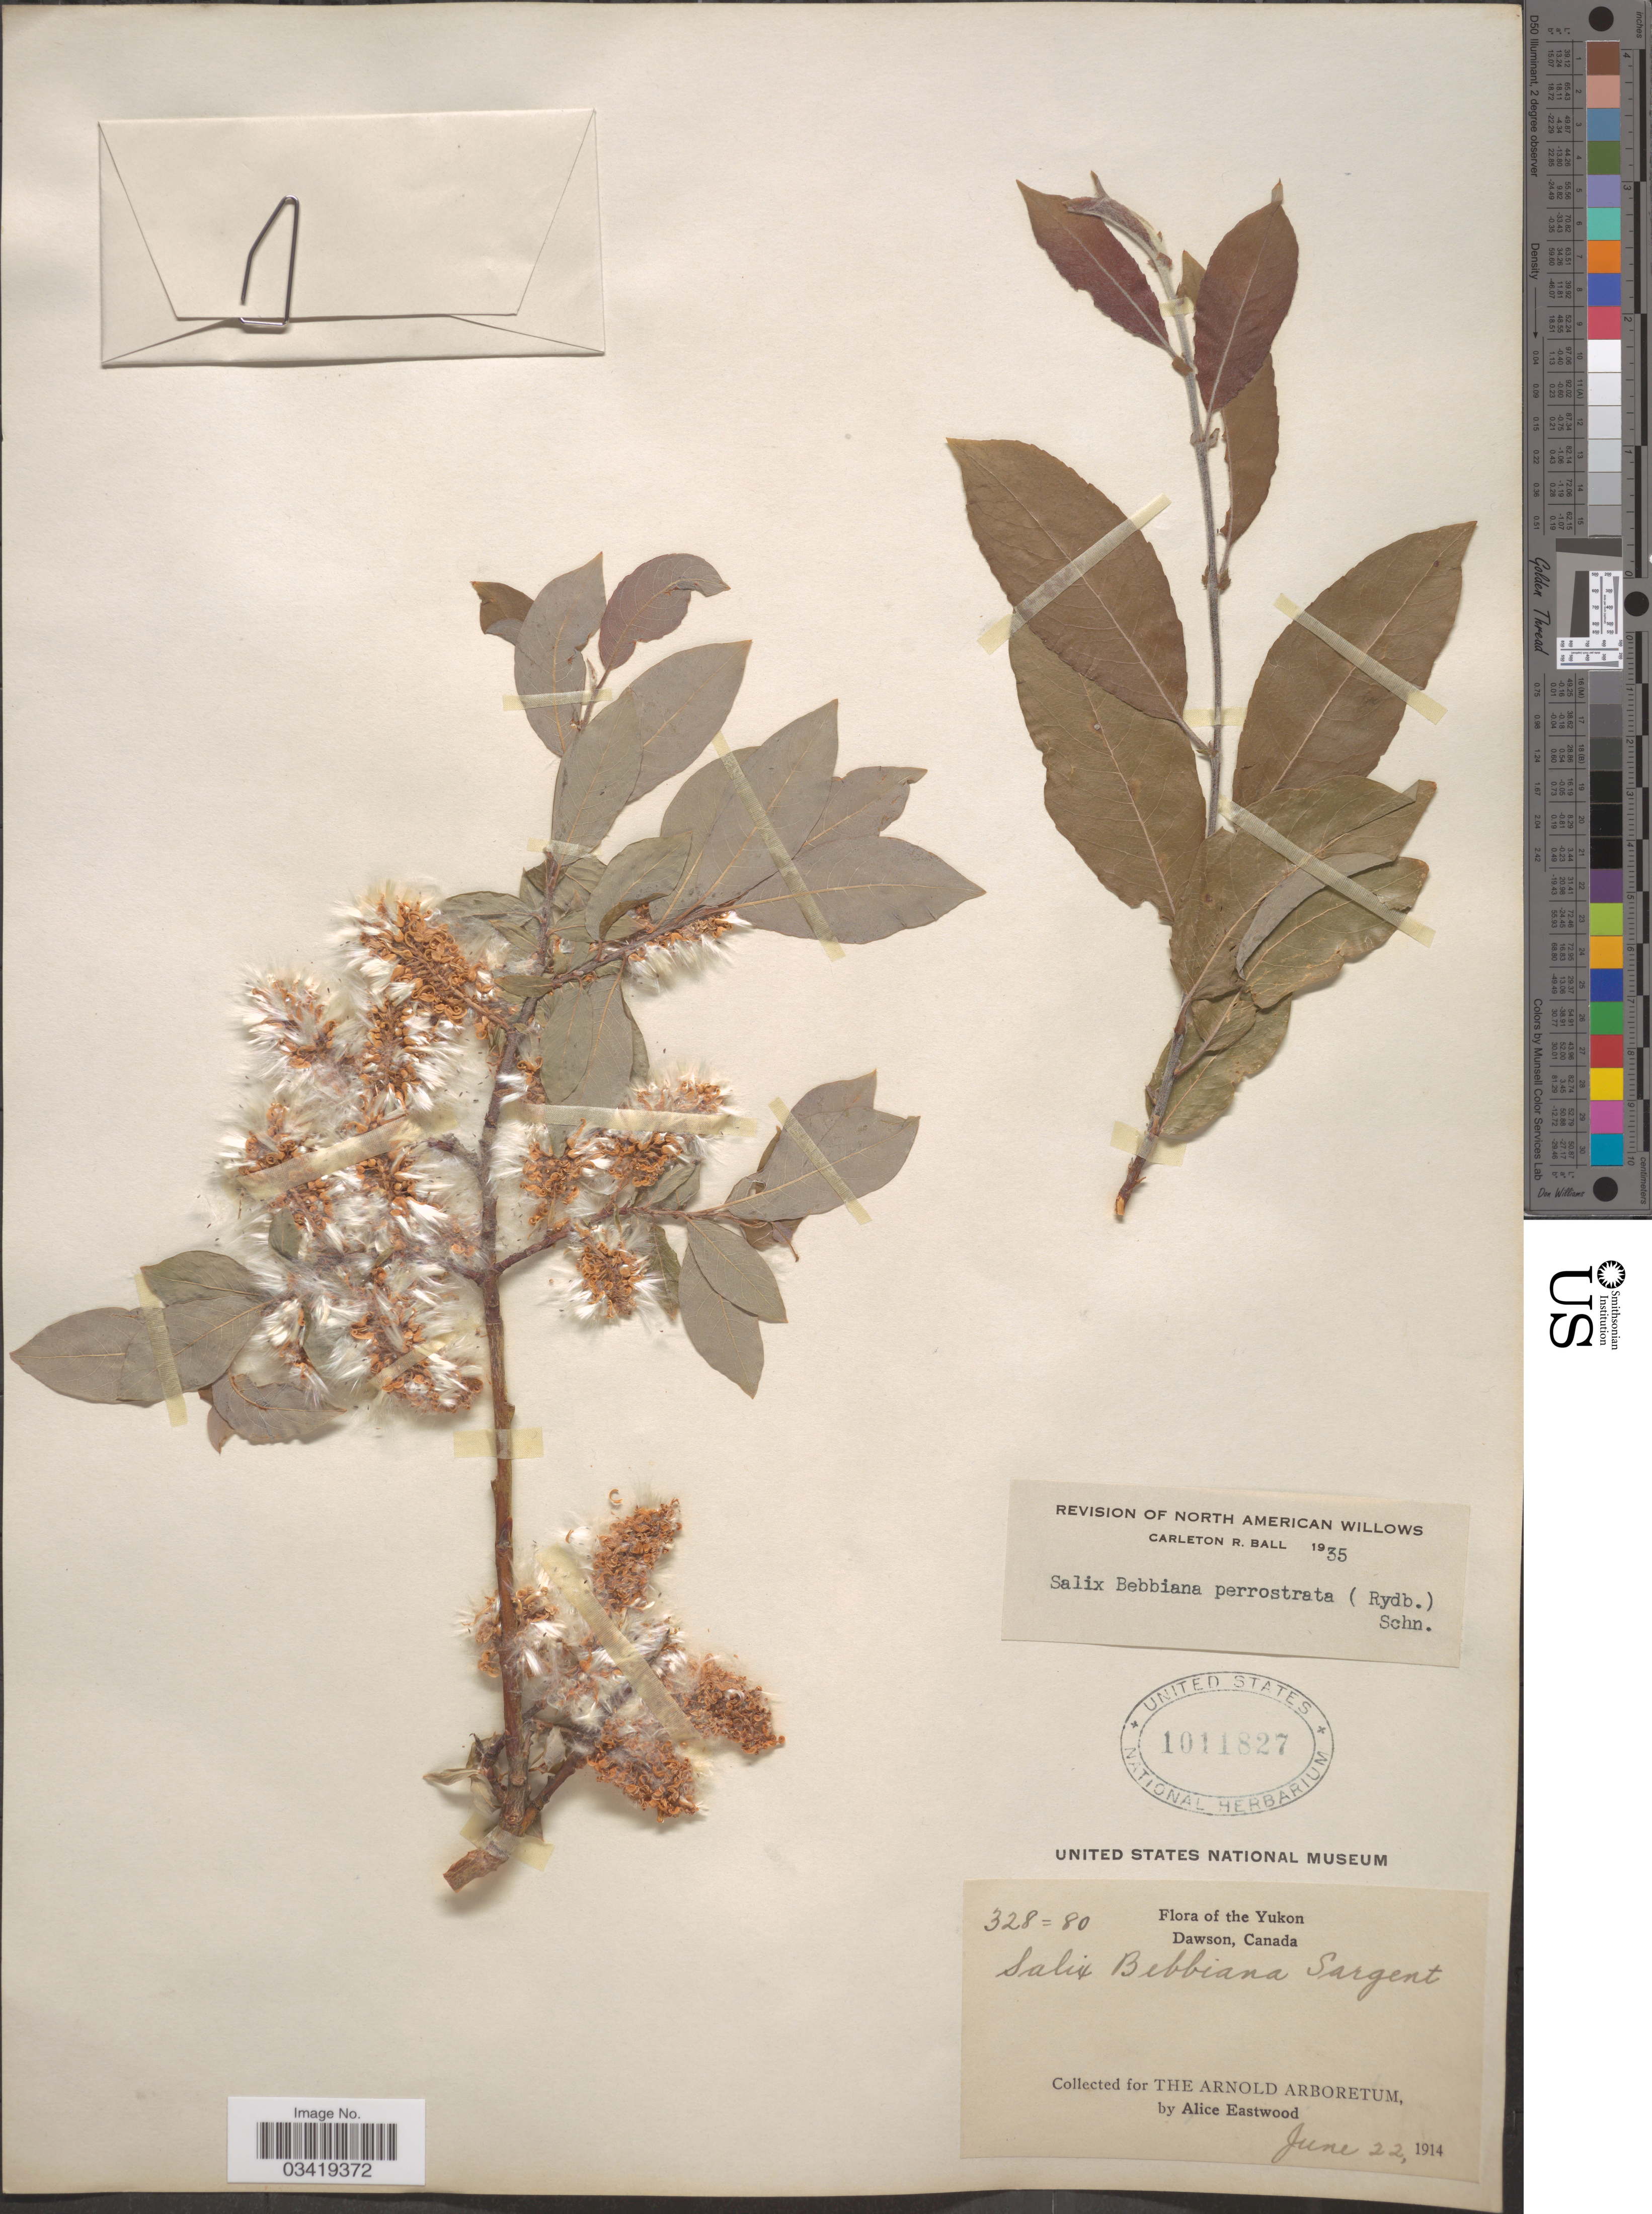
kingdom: Plantae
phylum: Tracheophyta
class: Magnoliopsida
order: Malpighiales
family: Salicaceae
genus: Salix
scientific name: Salix bebbiana var. perrostrata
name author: Sarg.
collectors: A. Eastwood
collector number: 328=80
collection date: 1914-06-22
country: Canada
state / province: Yukon Territory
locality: Yukon. Dawson.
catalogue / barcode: US 1011827